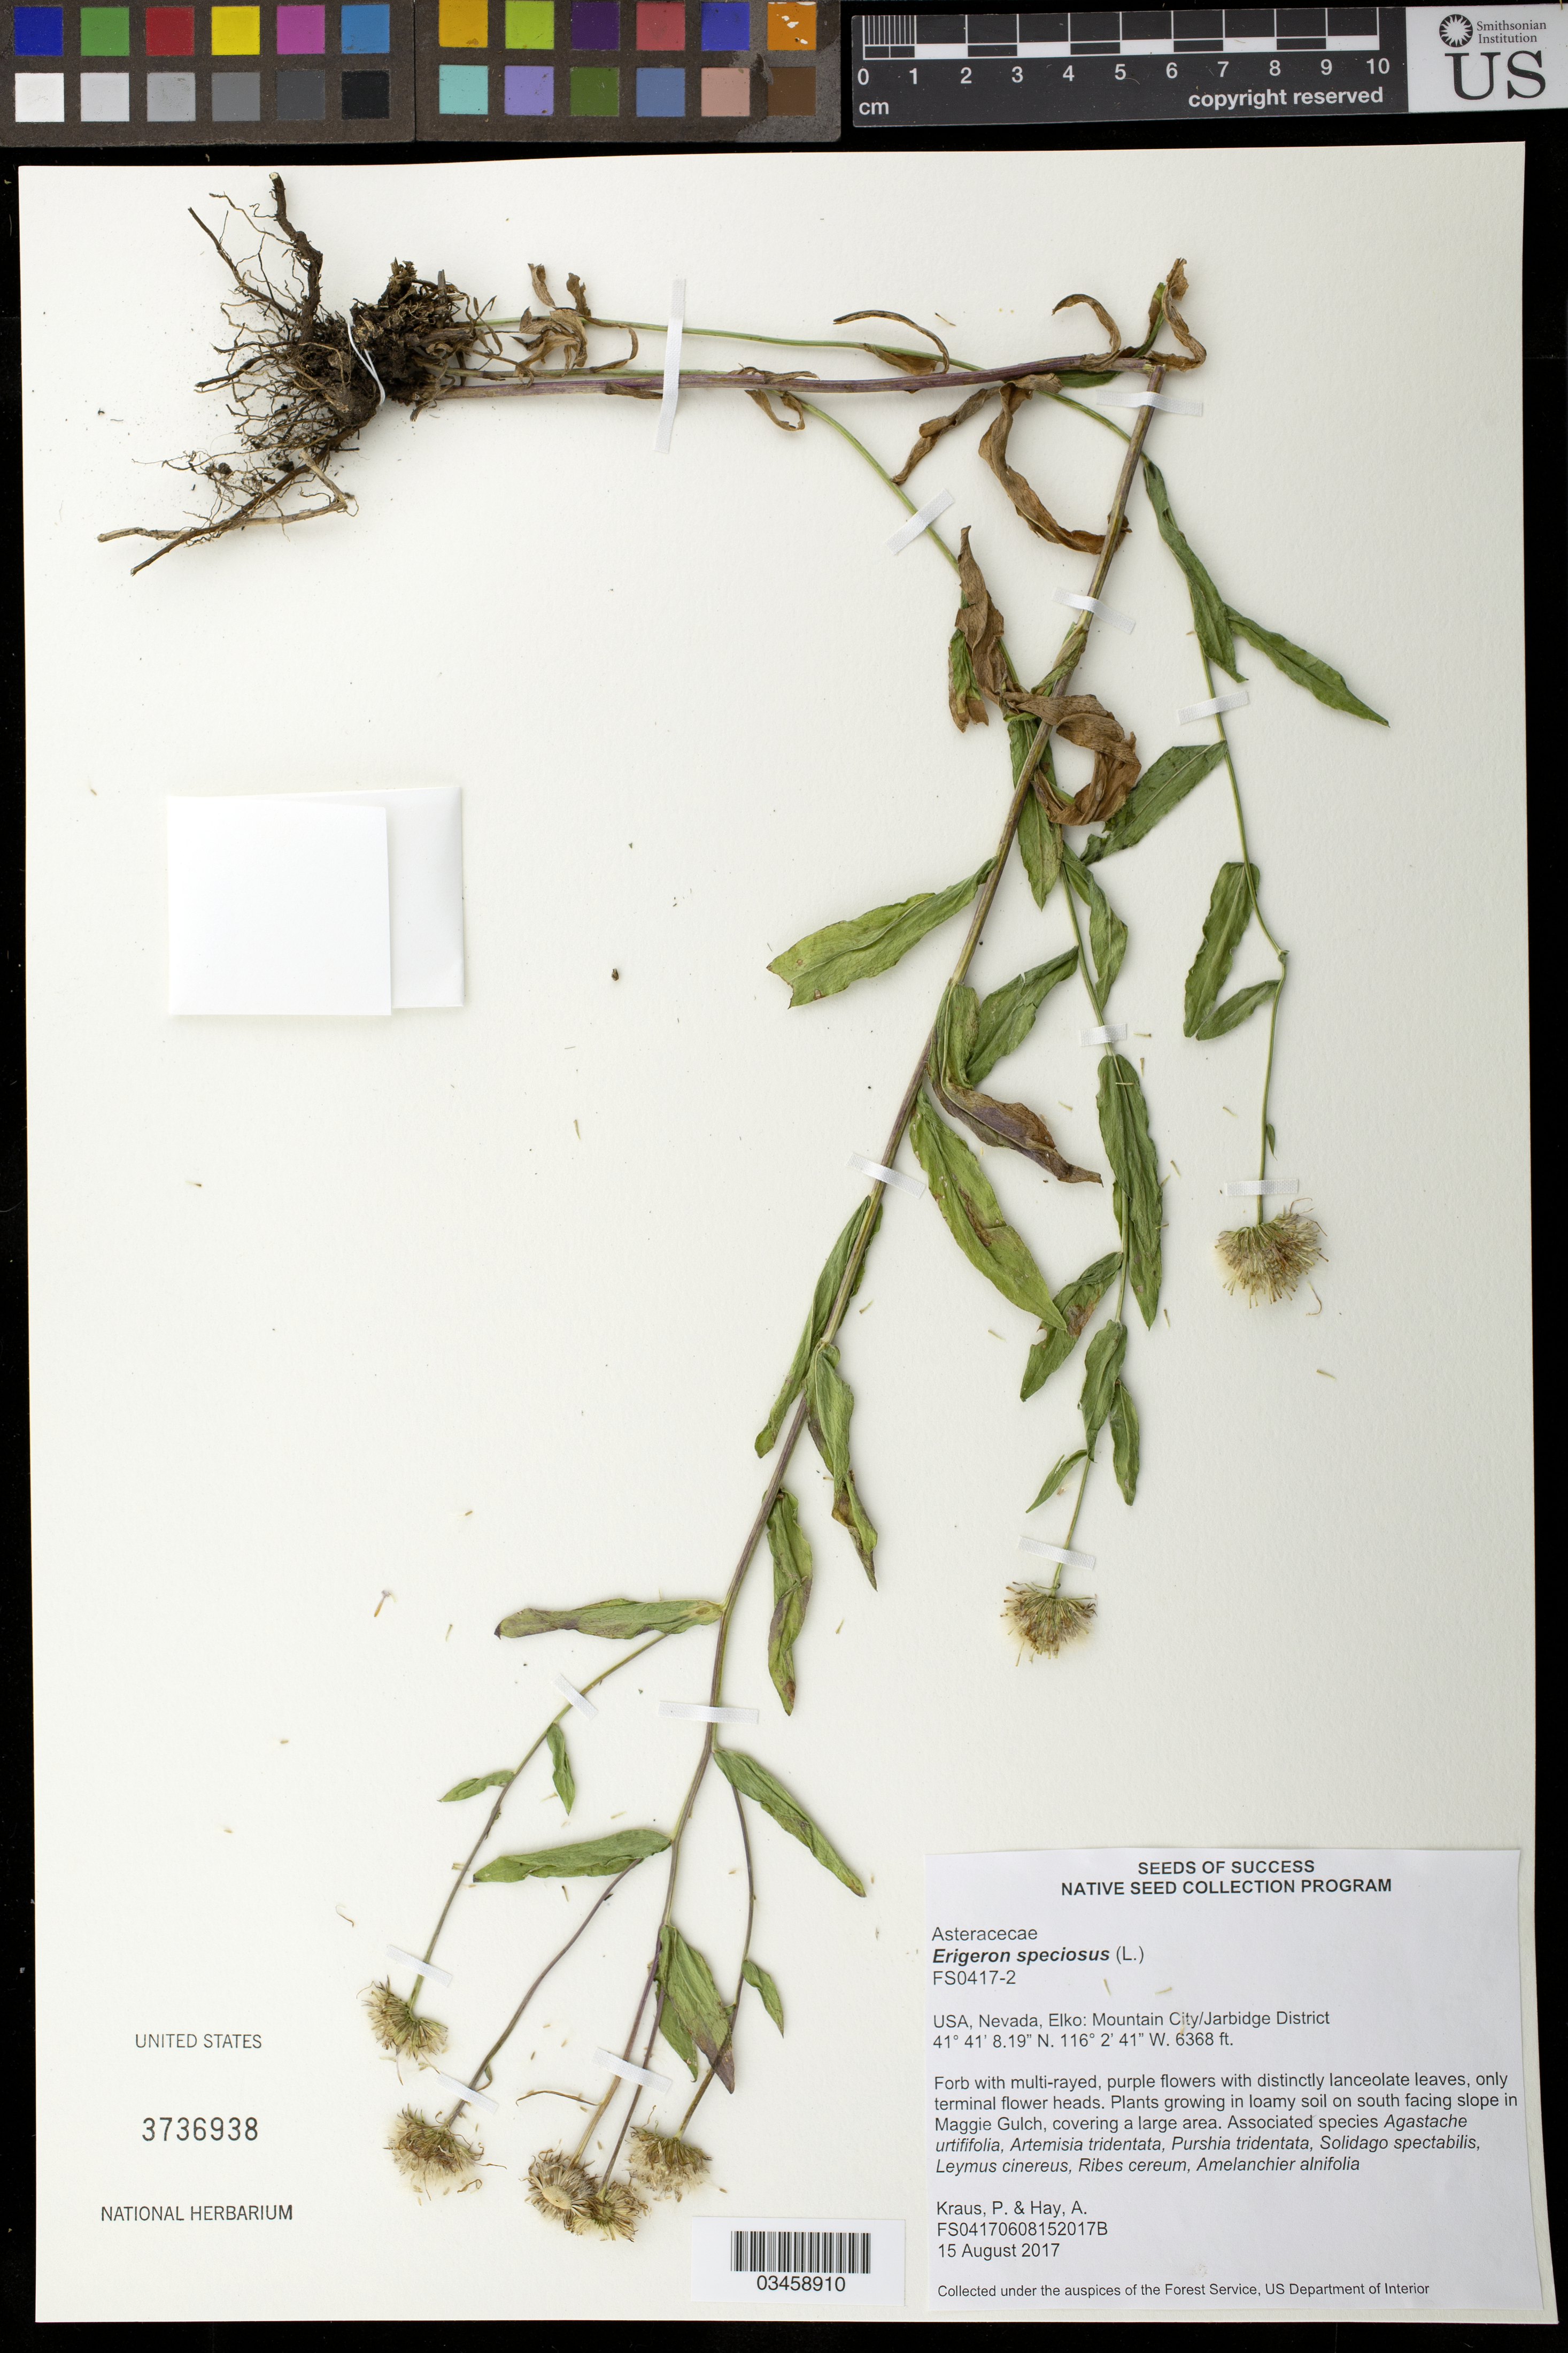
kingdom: Plantae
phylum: Tracheophyta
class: Magnoliopsida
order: Asterales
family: Asteraceae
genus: Erigeron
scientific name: Erigeron speciosus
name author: (Lindl.) DC.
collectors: P. Kraus & A. Hay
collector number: FS0417-2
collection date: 2017-08-15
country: United States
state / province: Nevada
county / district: Elko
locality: Mountain City/ Jarbidge District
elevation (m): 1941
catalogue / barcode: US 3736938